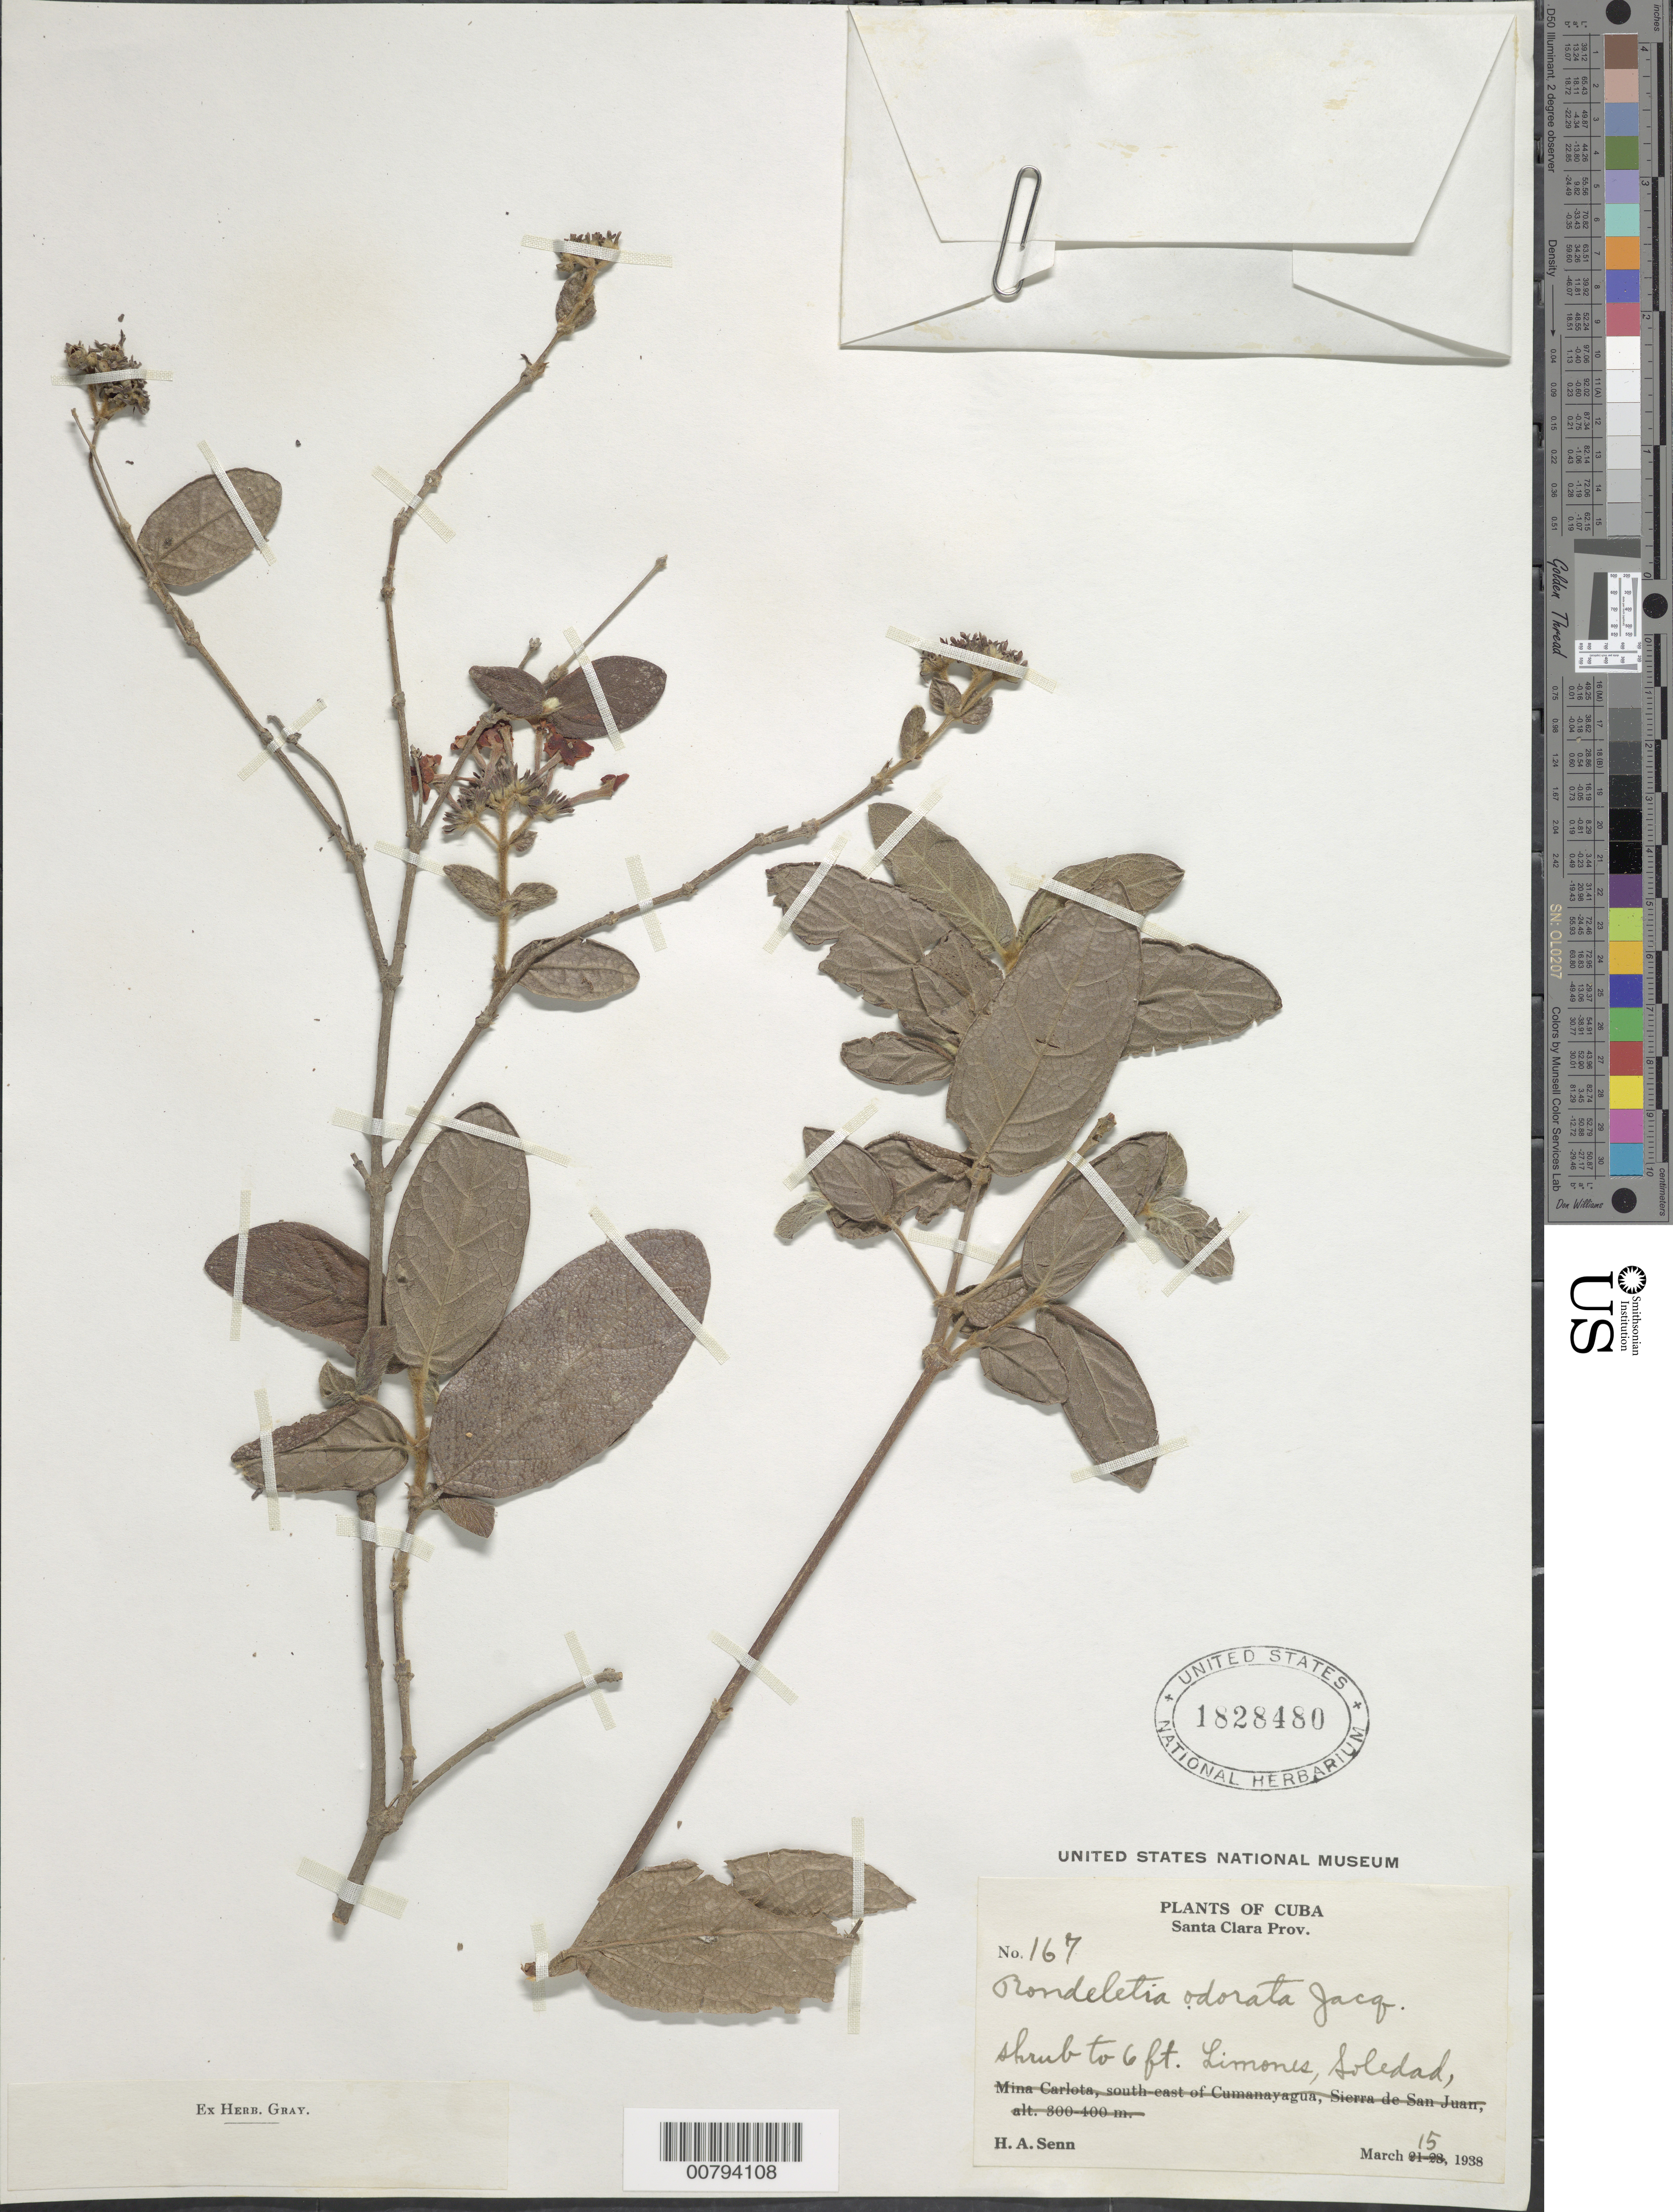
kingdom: Plantae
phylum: Tracheophyta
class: Magnoliopsida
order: Gentianales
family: Rubiaceae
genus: Rondeletia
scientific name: Rondeletia odorata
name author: Jacq.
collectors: H. Senn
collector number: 167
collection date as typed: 15 Mar 1938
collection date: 1938-03-15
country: Cuba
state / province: Santa Clara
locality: Limones, Soledad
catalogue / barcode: US 1828480